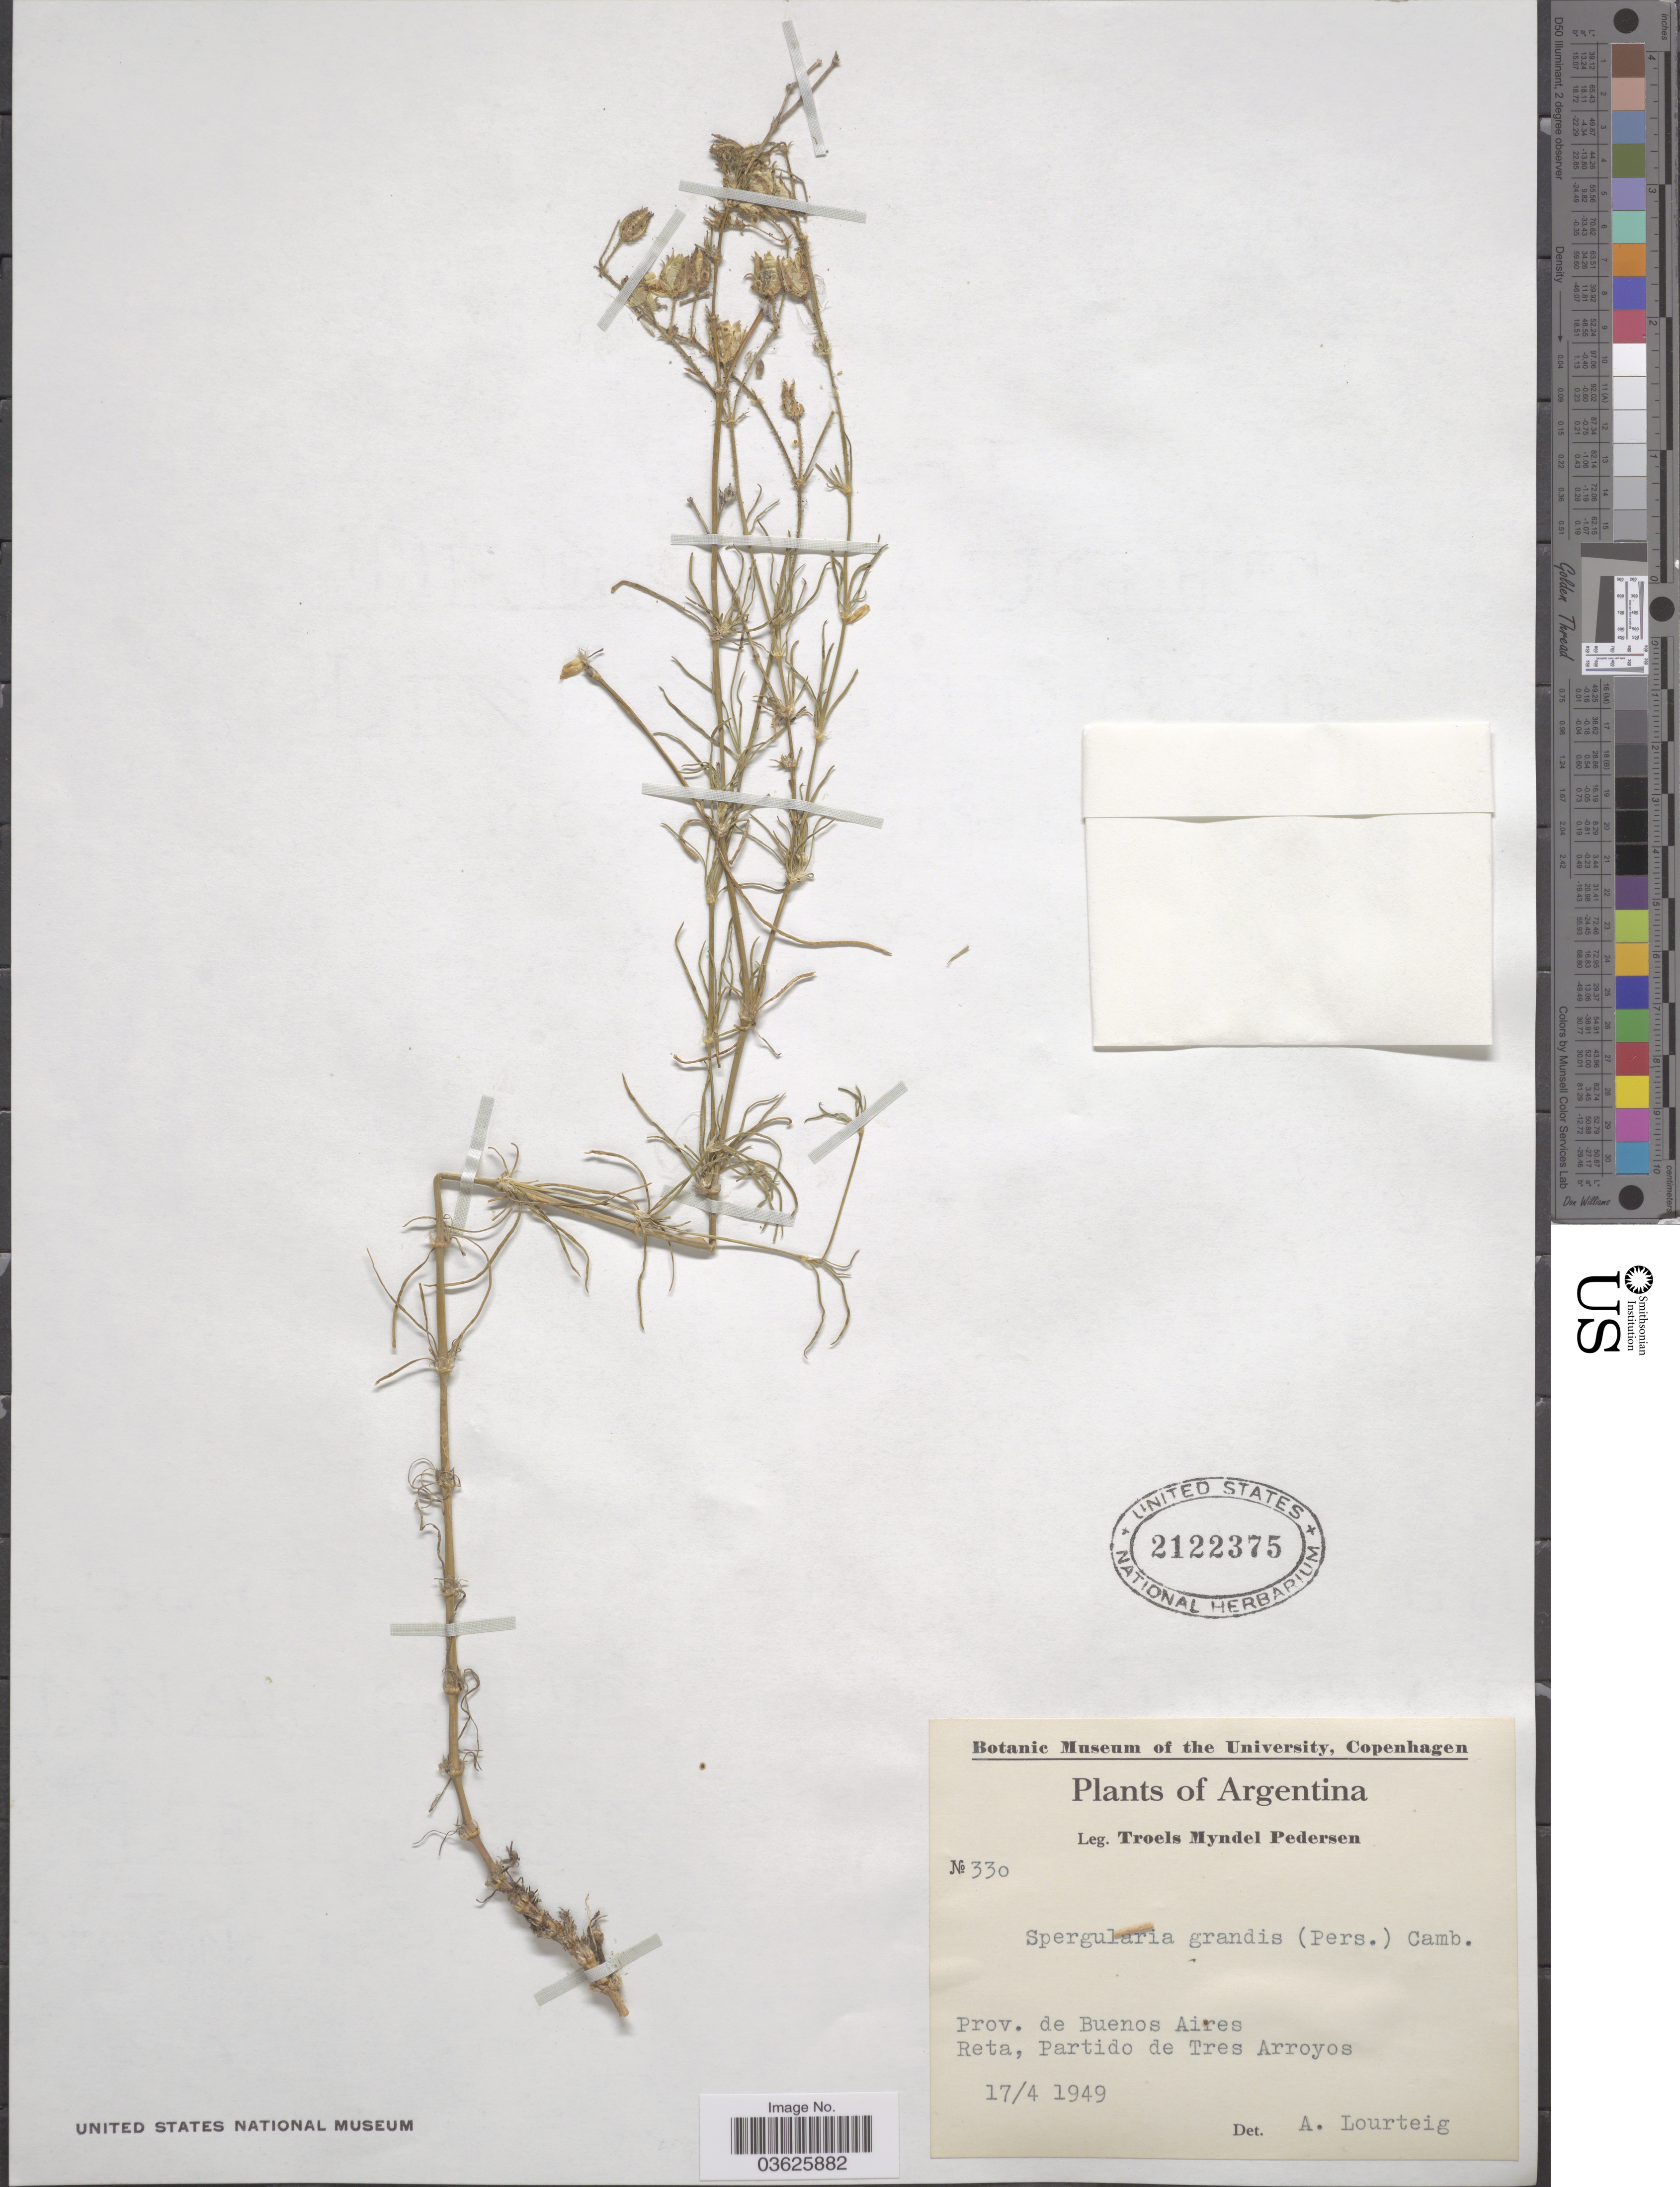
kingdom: Plantae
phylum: Tracheophyta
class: Magnoliopsida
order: Caryophyllales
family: Caryophyllaceae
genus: Spergularia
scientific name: Spergularia grandis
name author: (Pers.) Cambess.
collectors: T. Pederson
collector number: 330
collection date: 1949-04-17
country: Argentina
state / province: Buenos Aires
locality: Reta, Partido de Tres Arroyos.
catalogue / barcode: US 2122375